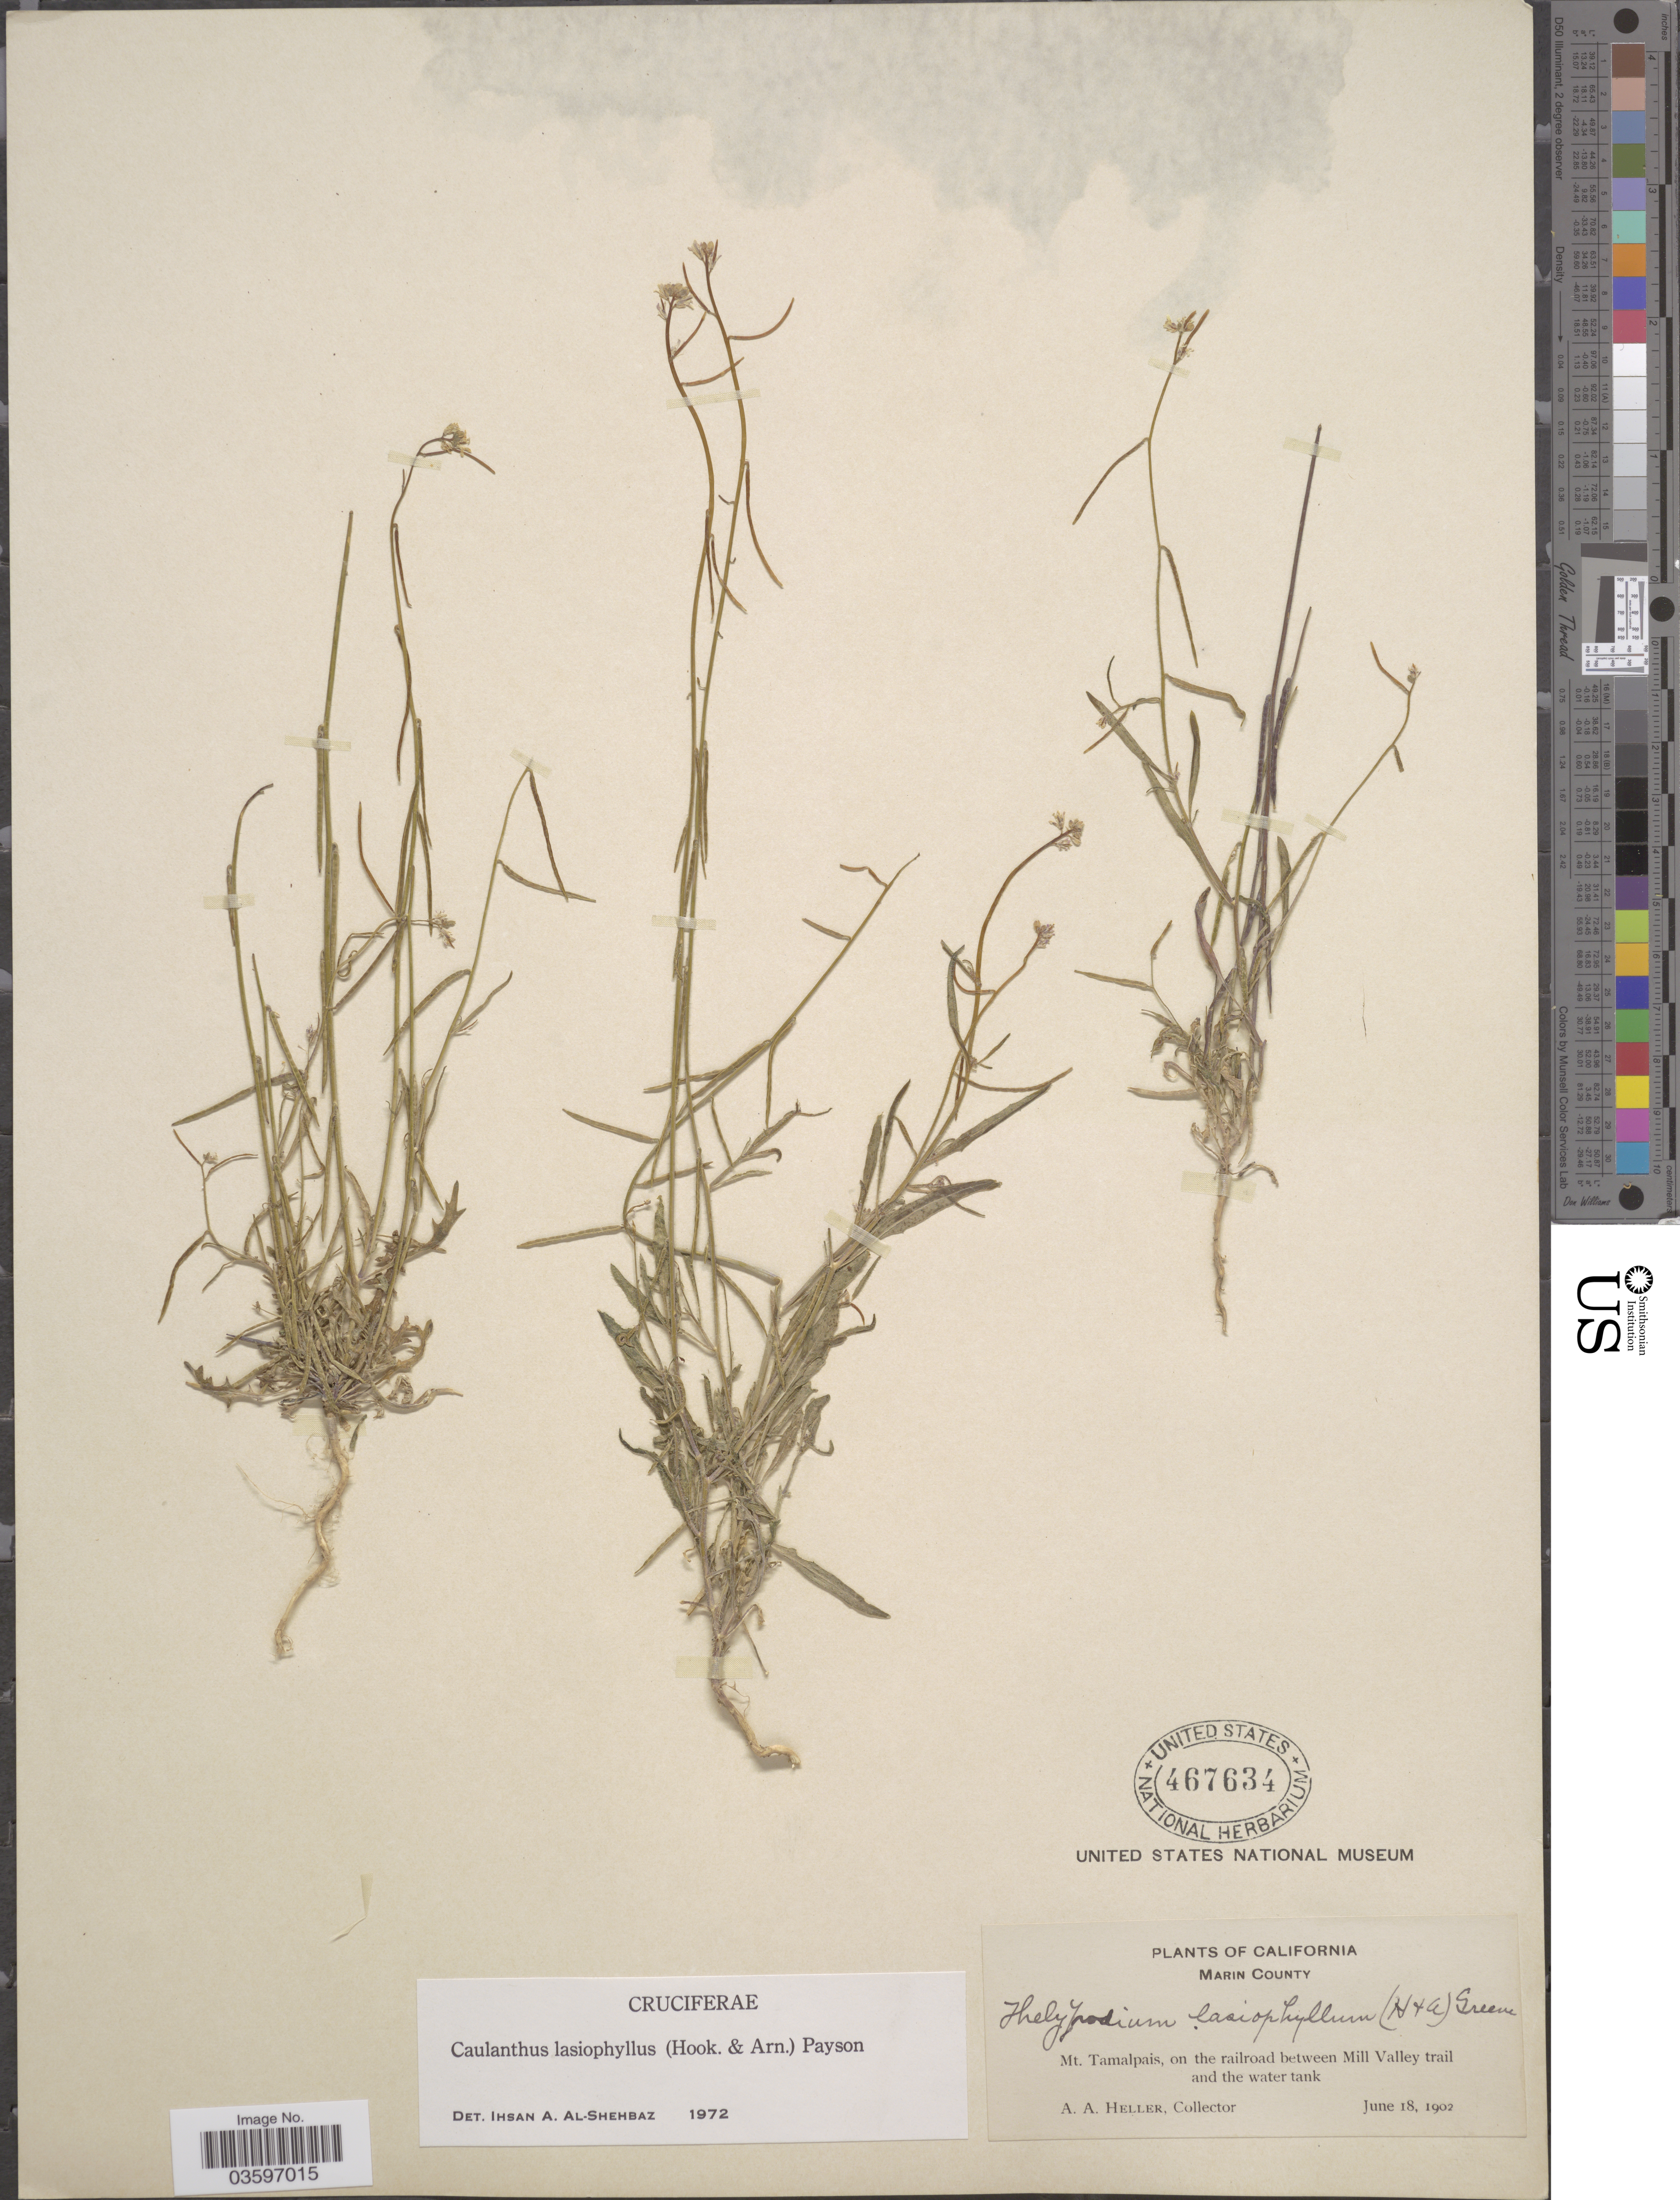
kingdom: Plantae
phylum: Tracheophyta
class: Magnoliopsida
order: Brassicales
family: Brassicaceae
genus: Caulanthus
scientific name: Caulanthus lasiophyllus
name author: (Hook. & Arn.) Payson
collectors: A. A. Heller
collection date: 1902-06-18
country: United States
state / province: California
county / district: Marin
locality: Marin County. Mt. Tamalpais, on the railroad between Mill Valley trail and the water tank.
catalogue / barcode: US 467634